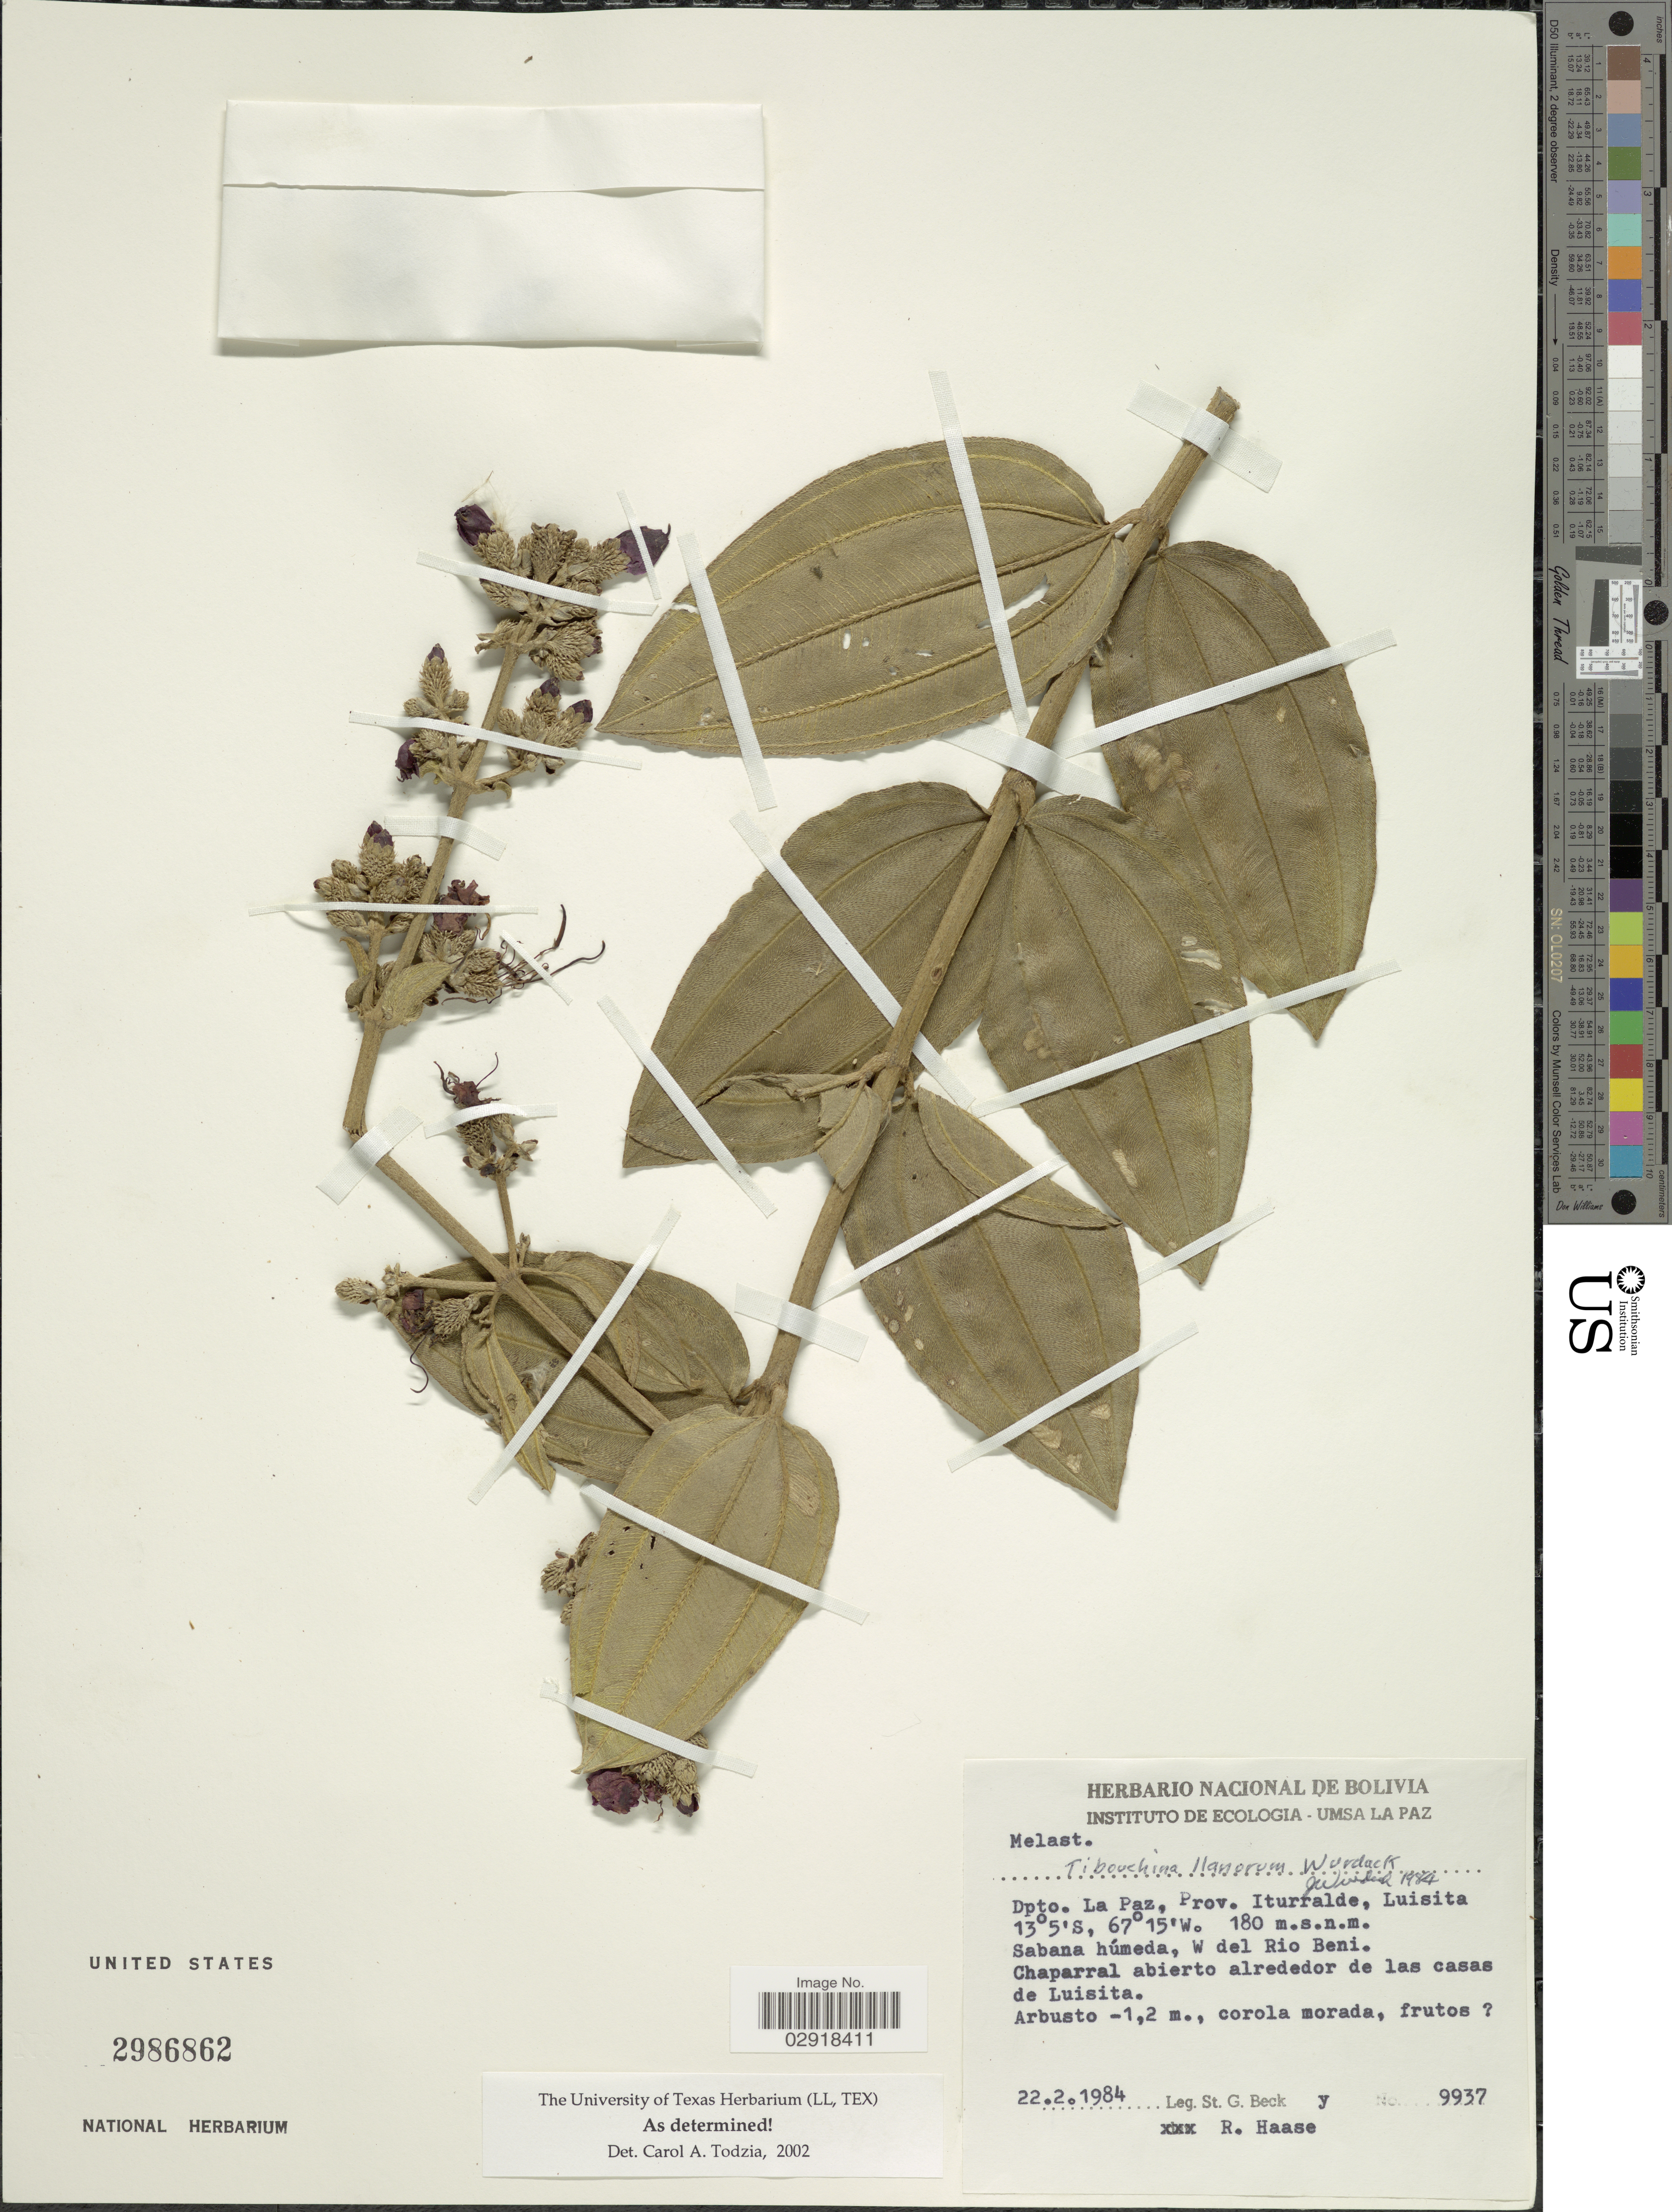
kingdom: Plantae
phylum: Tracheophyta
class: Magnoliopsida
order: Myrtales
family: Melastomataceae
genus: Tibouchina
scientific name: Tibouchina llanorum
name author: Wurdack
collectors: S. G. Beck & R. Haase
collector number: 9937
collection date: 1984-02-22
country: Bolivia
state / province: La Paz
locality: Dpto. La Paz, Prov. Iturralde, Luisita.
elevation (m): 180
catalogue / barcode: US 2986862